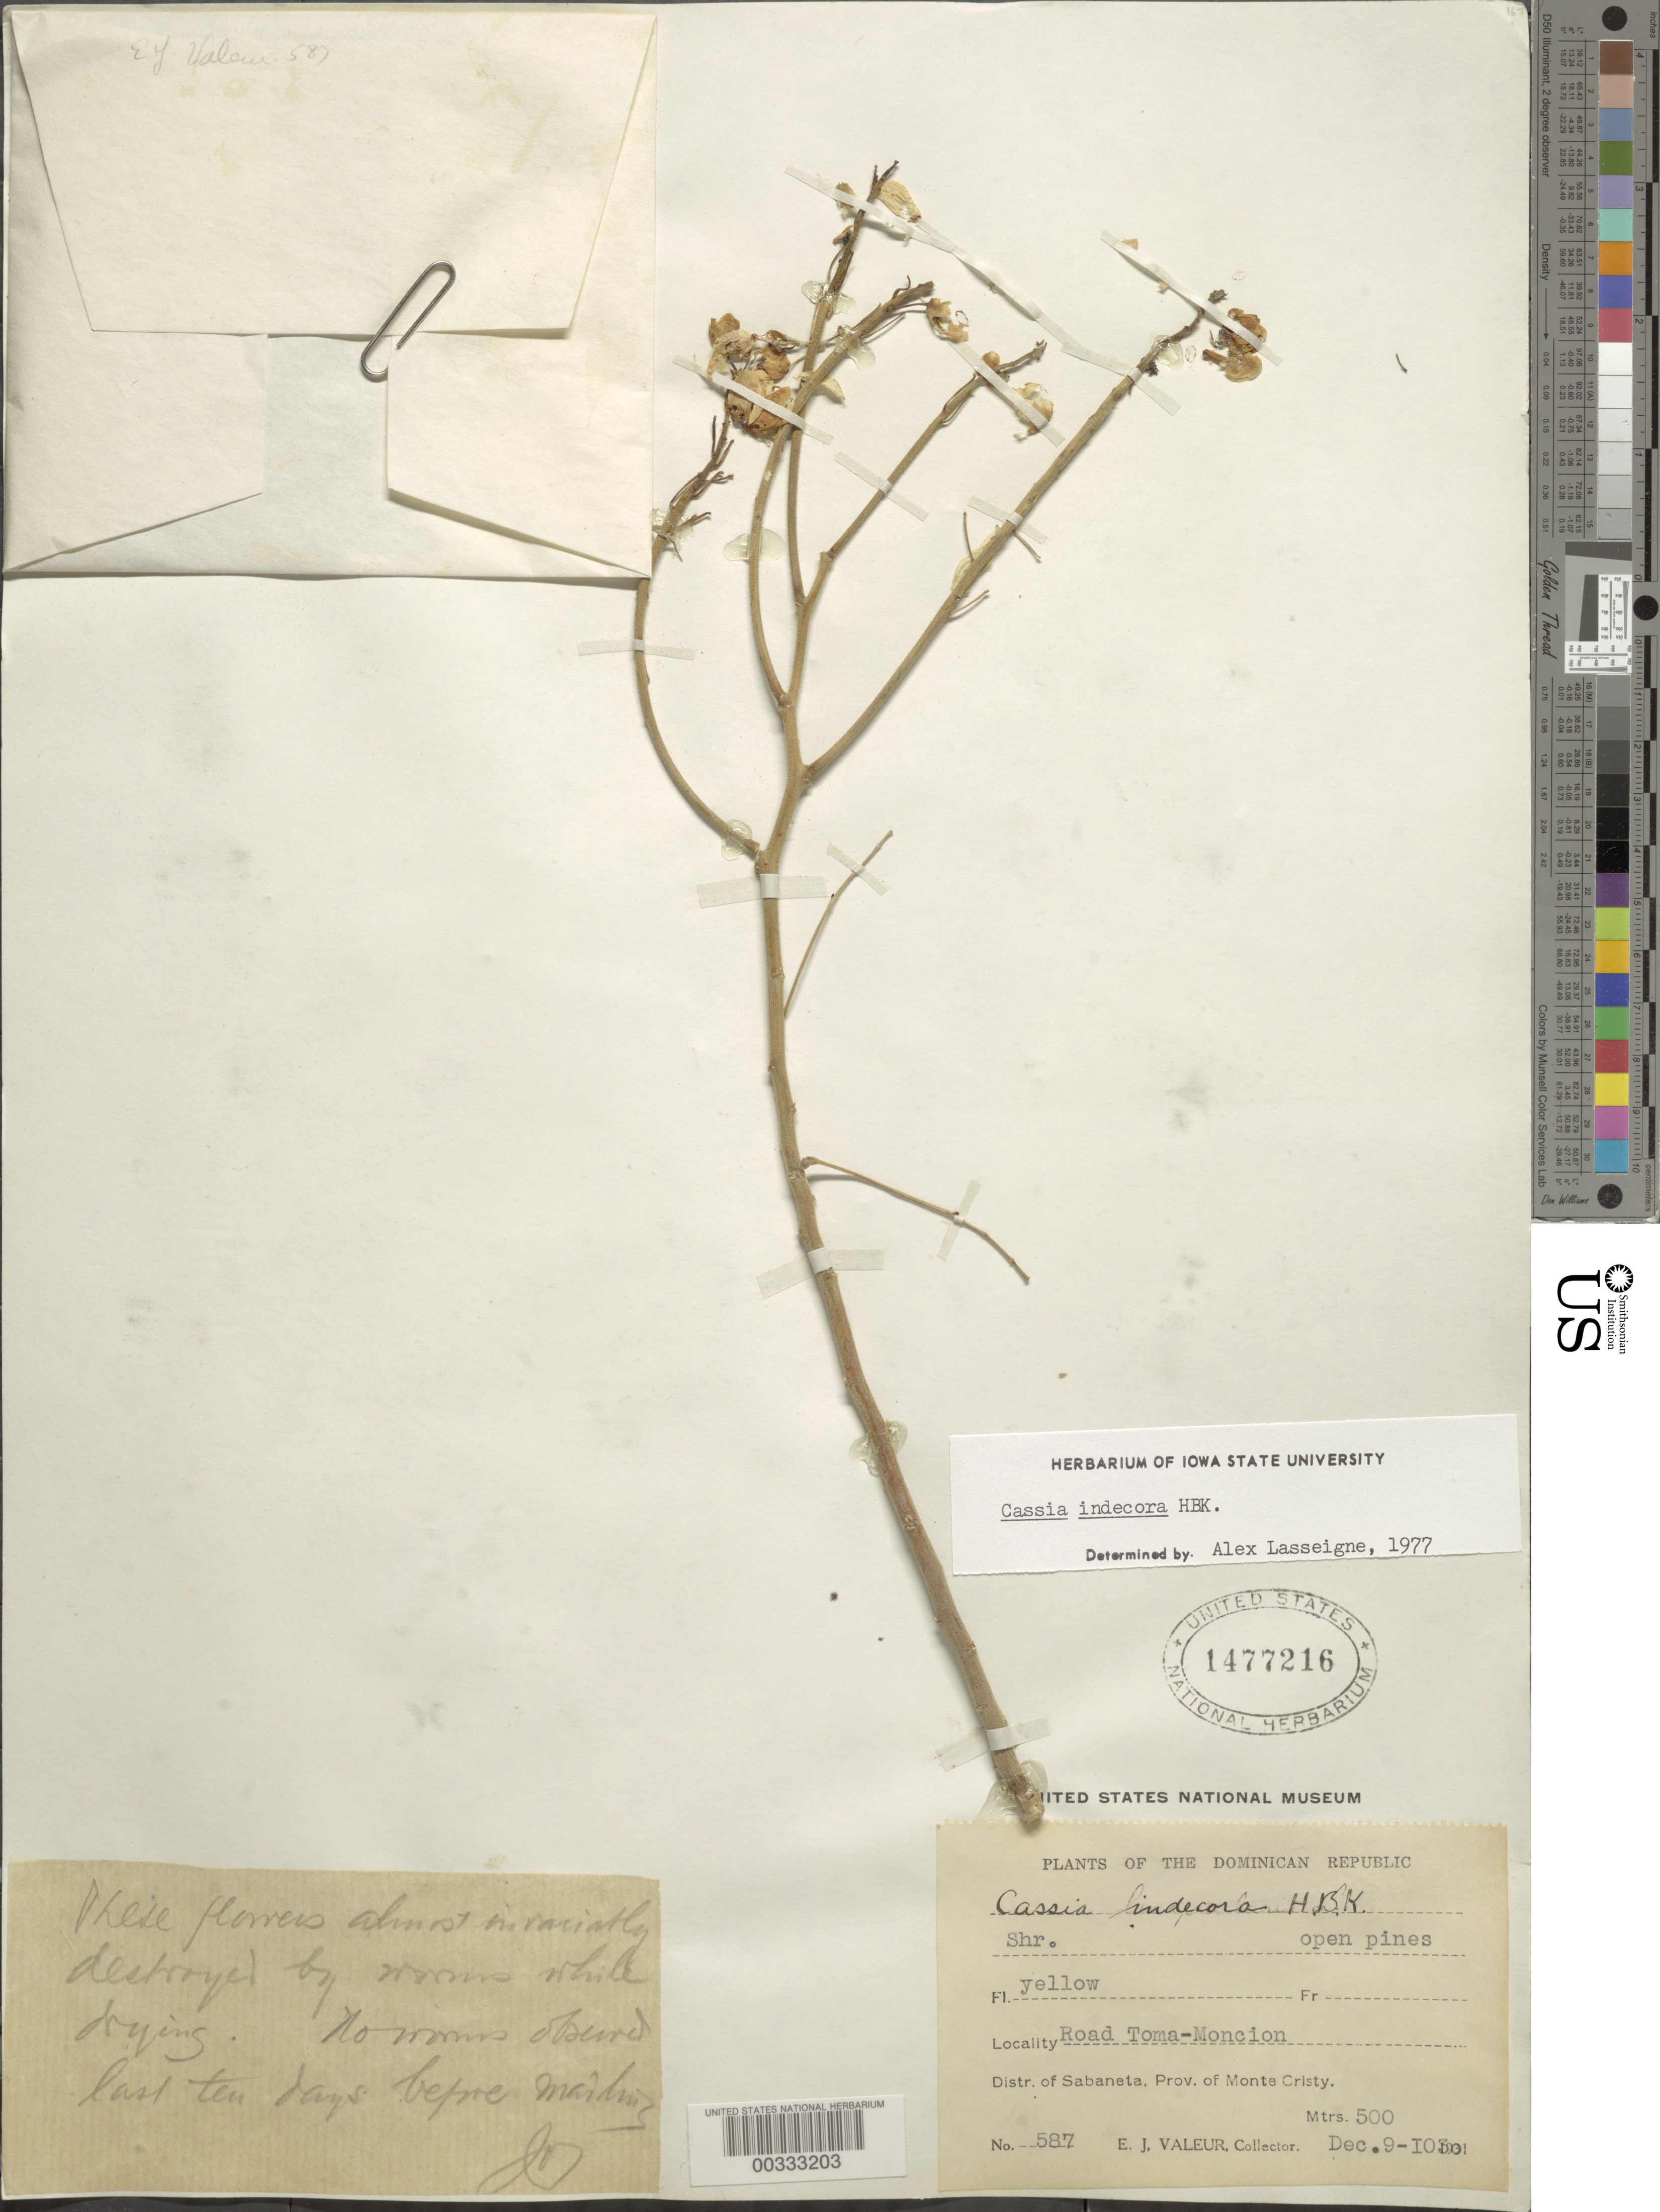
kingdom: Plantae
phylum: Tracheophyta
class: Magnoliopsida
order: Fabales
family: Fabaceae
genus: Senna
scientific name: Senna pendula var. advena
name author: (Vogel) H.S. Irwin & Barneby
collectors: E. Valeur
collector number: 587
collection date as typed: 09 Dec 1930 to 10 Dec 1930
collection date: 1930-12-09/1930-12-10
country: Dominican Republic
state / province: Monte Cristi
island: Hispaniola Island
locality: Road toma-moncion, sabaneta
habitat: Open pines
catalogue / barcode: US 1477216